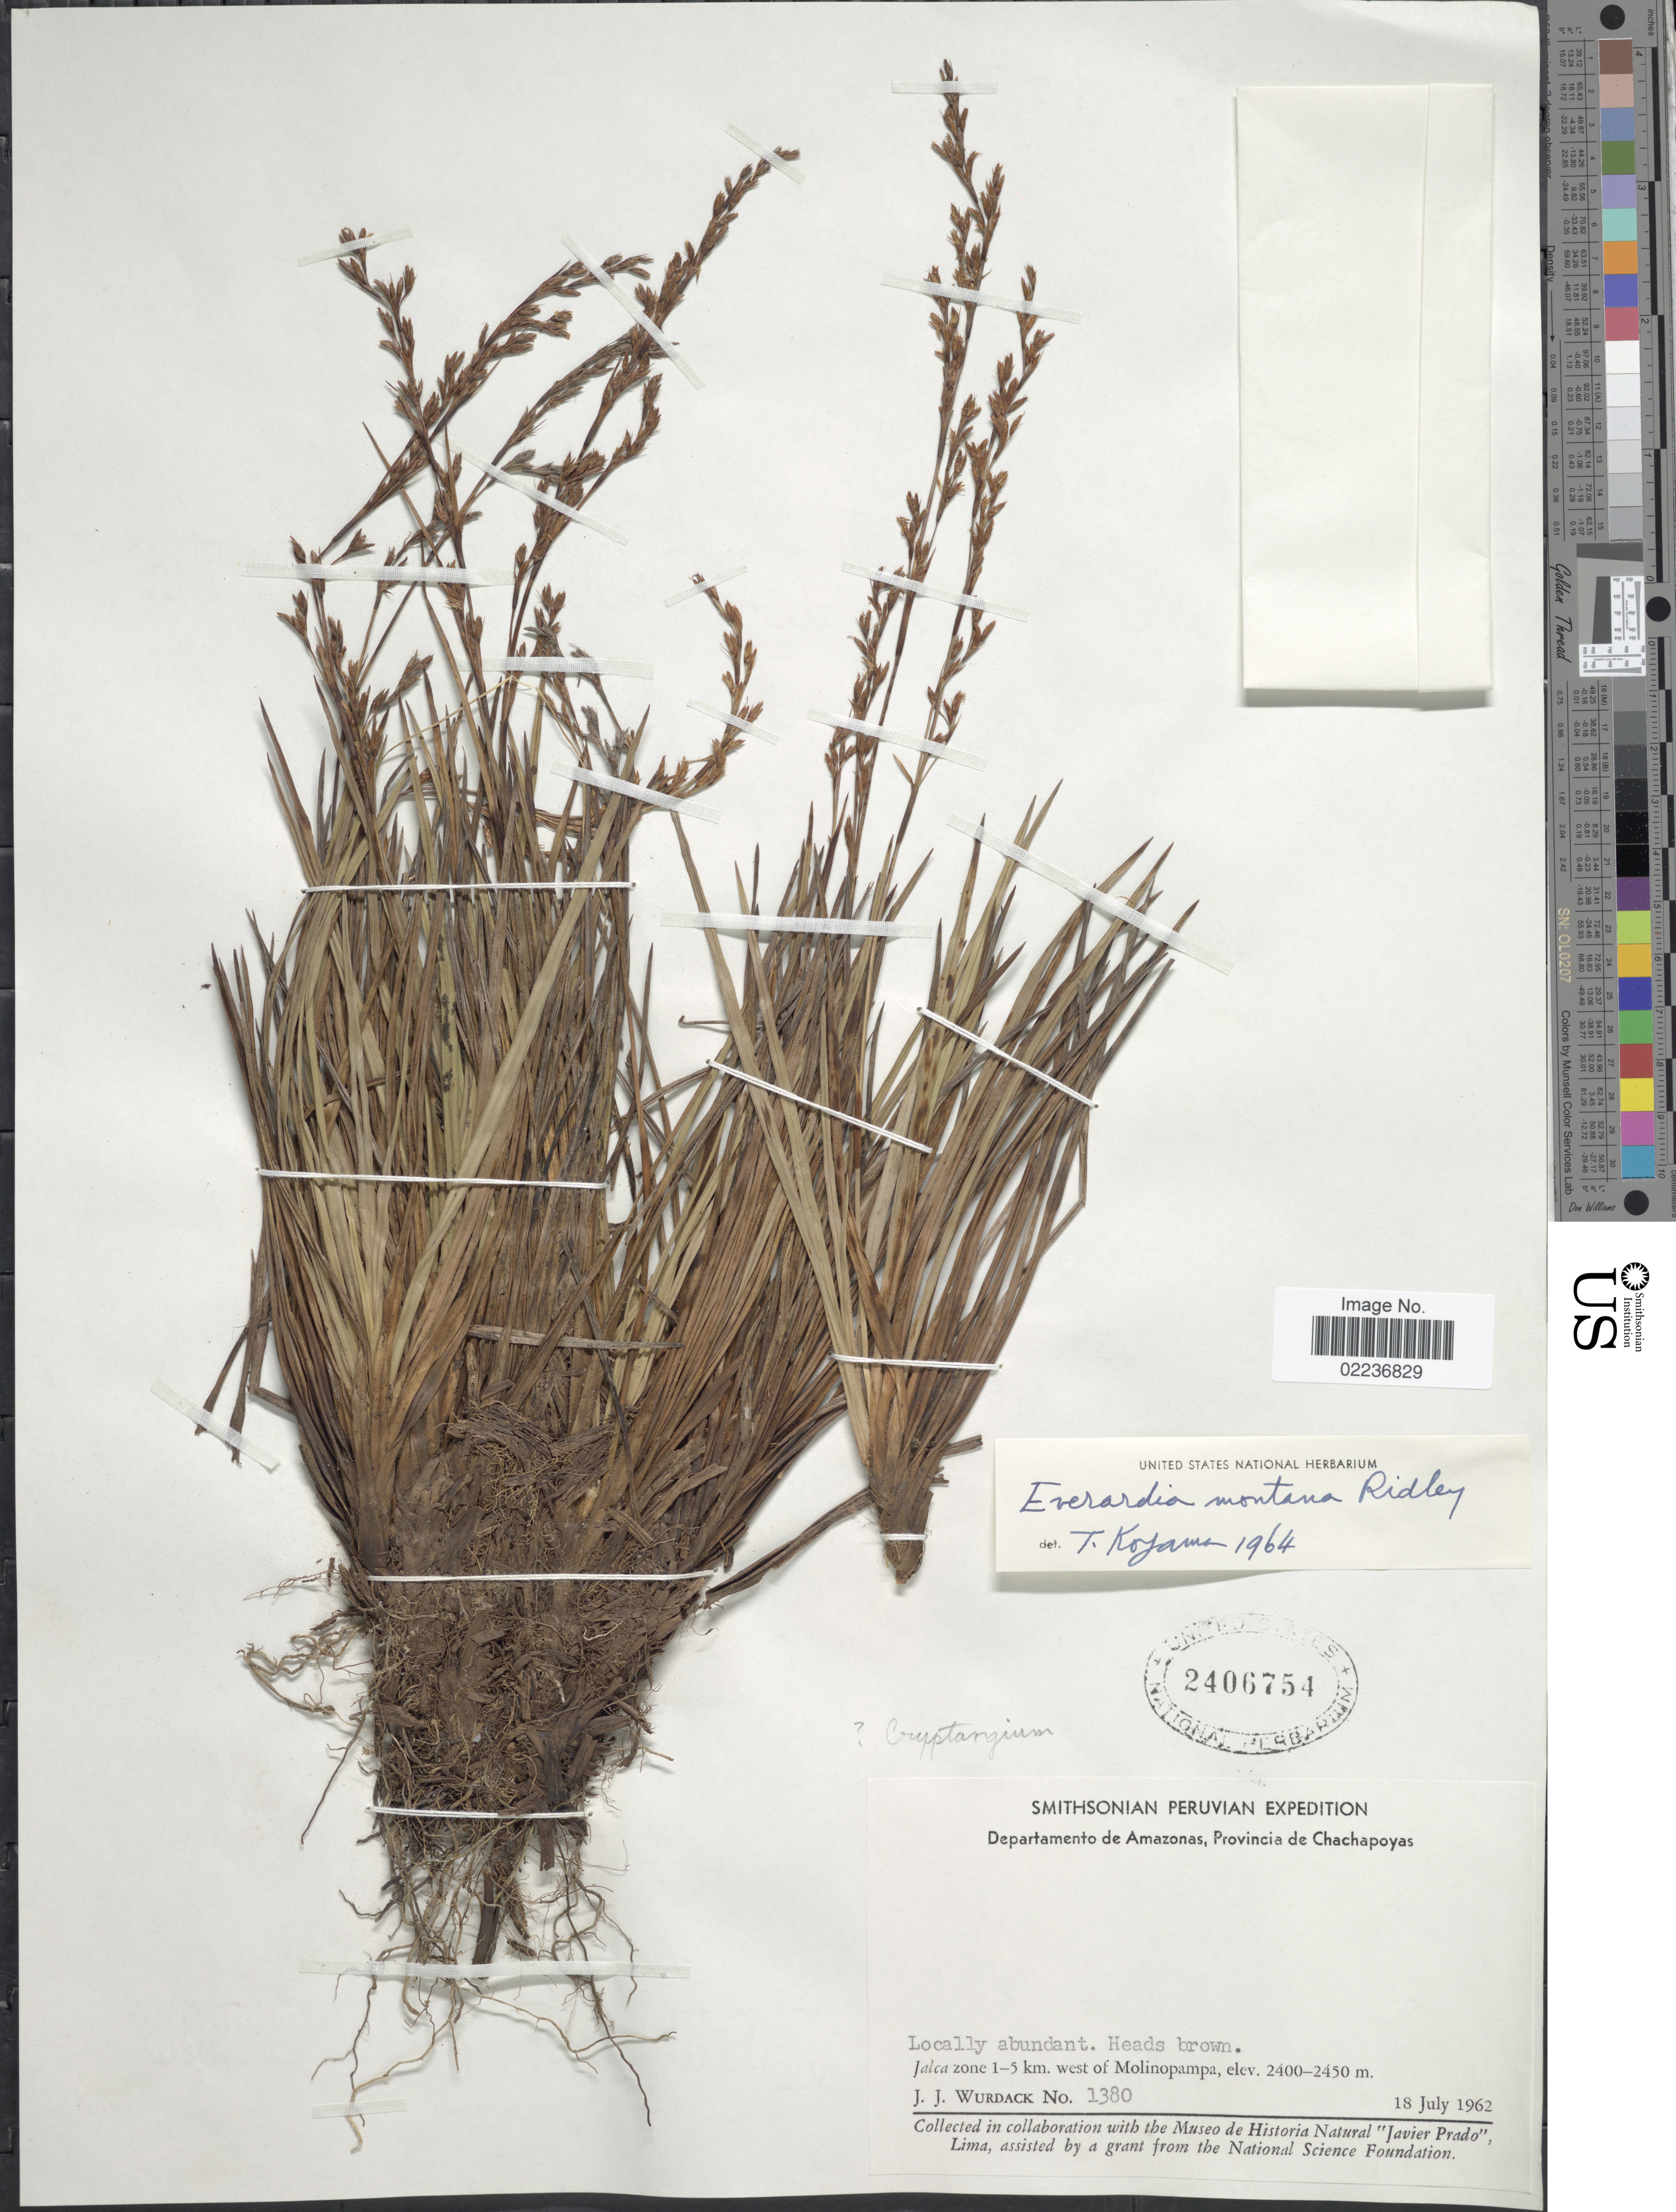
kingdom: Plantae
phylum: Tracheophyta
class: Liliopsida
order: Poales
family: Cyperaceae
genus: Cephalocarpus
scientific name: Cephalocarpus montanus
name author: (Ridley) S.M. Costa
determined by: Strong, Mark T., (BOT), Smithsonian Institution - National Museum of Natural History (UNITED STATES)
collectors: J. J. Wurdack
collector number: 1380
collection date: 1962-07-18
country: Peru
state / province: Amazonas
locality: Provincia de Chachapoyas, Jalca zone 1-5 km. west of Molinopampa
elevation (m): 2400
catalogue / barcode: US 2406754